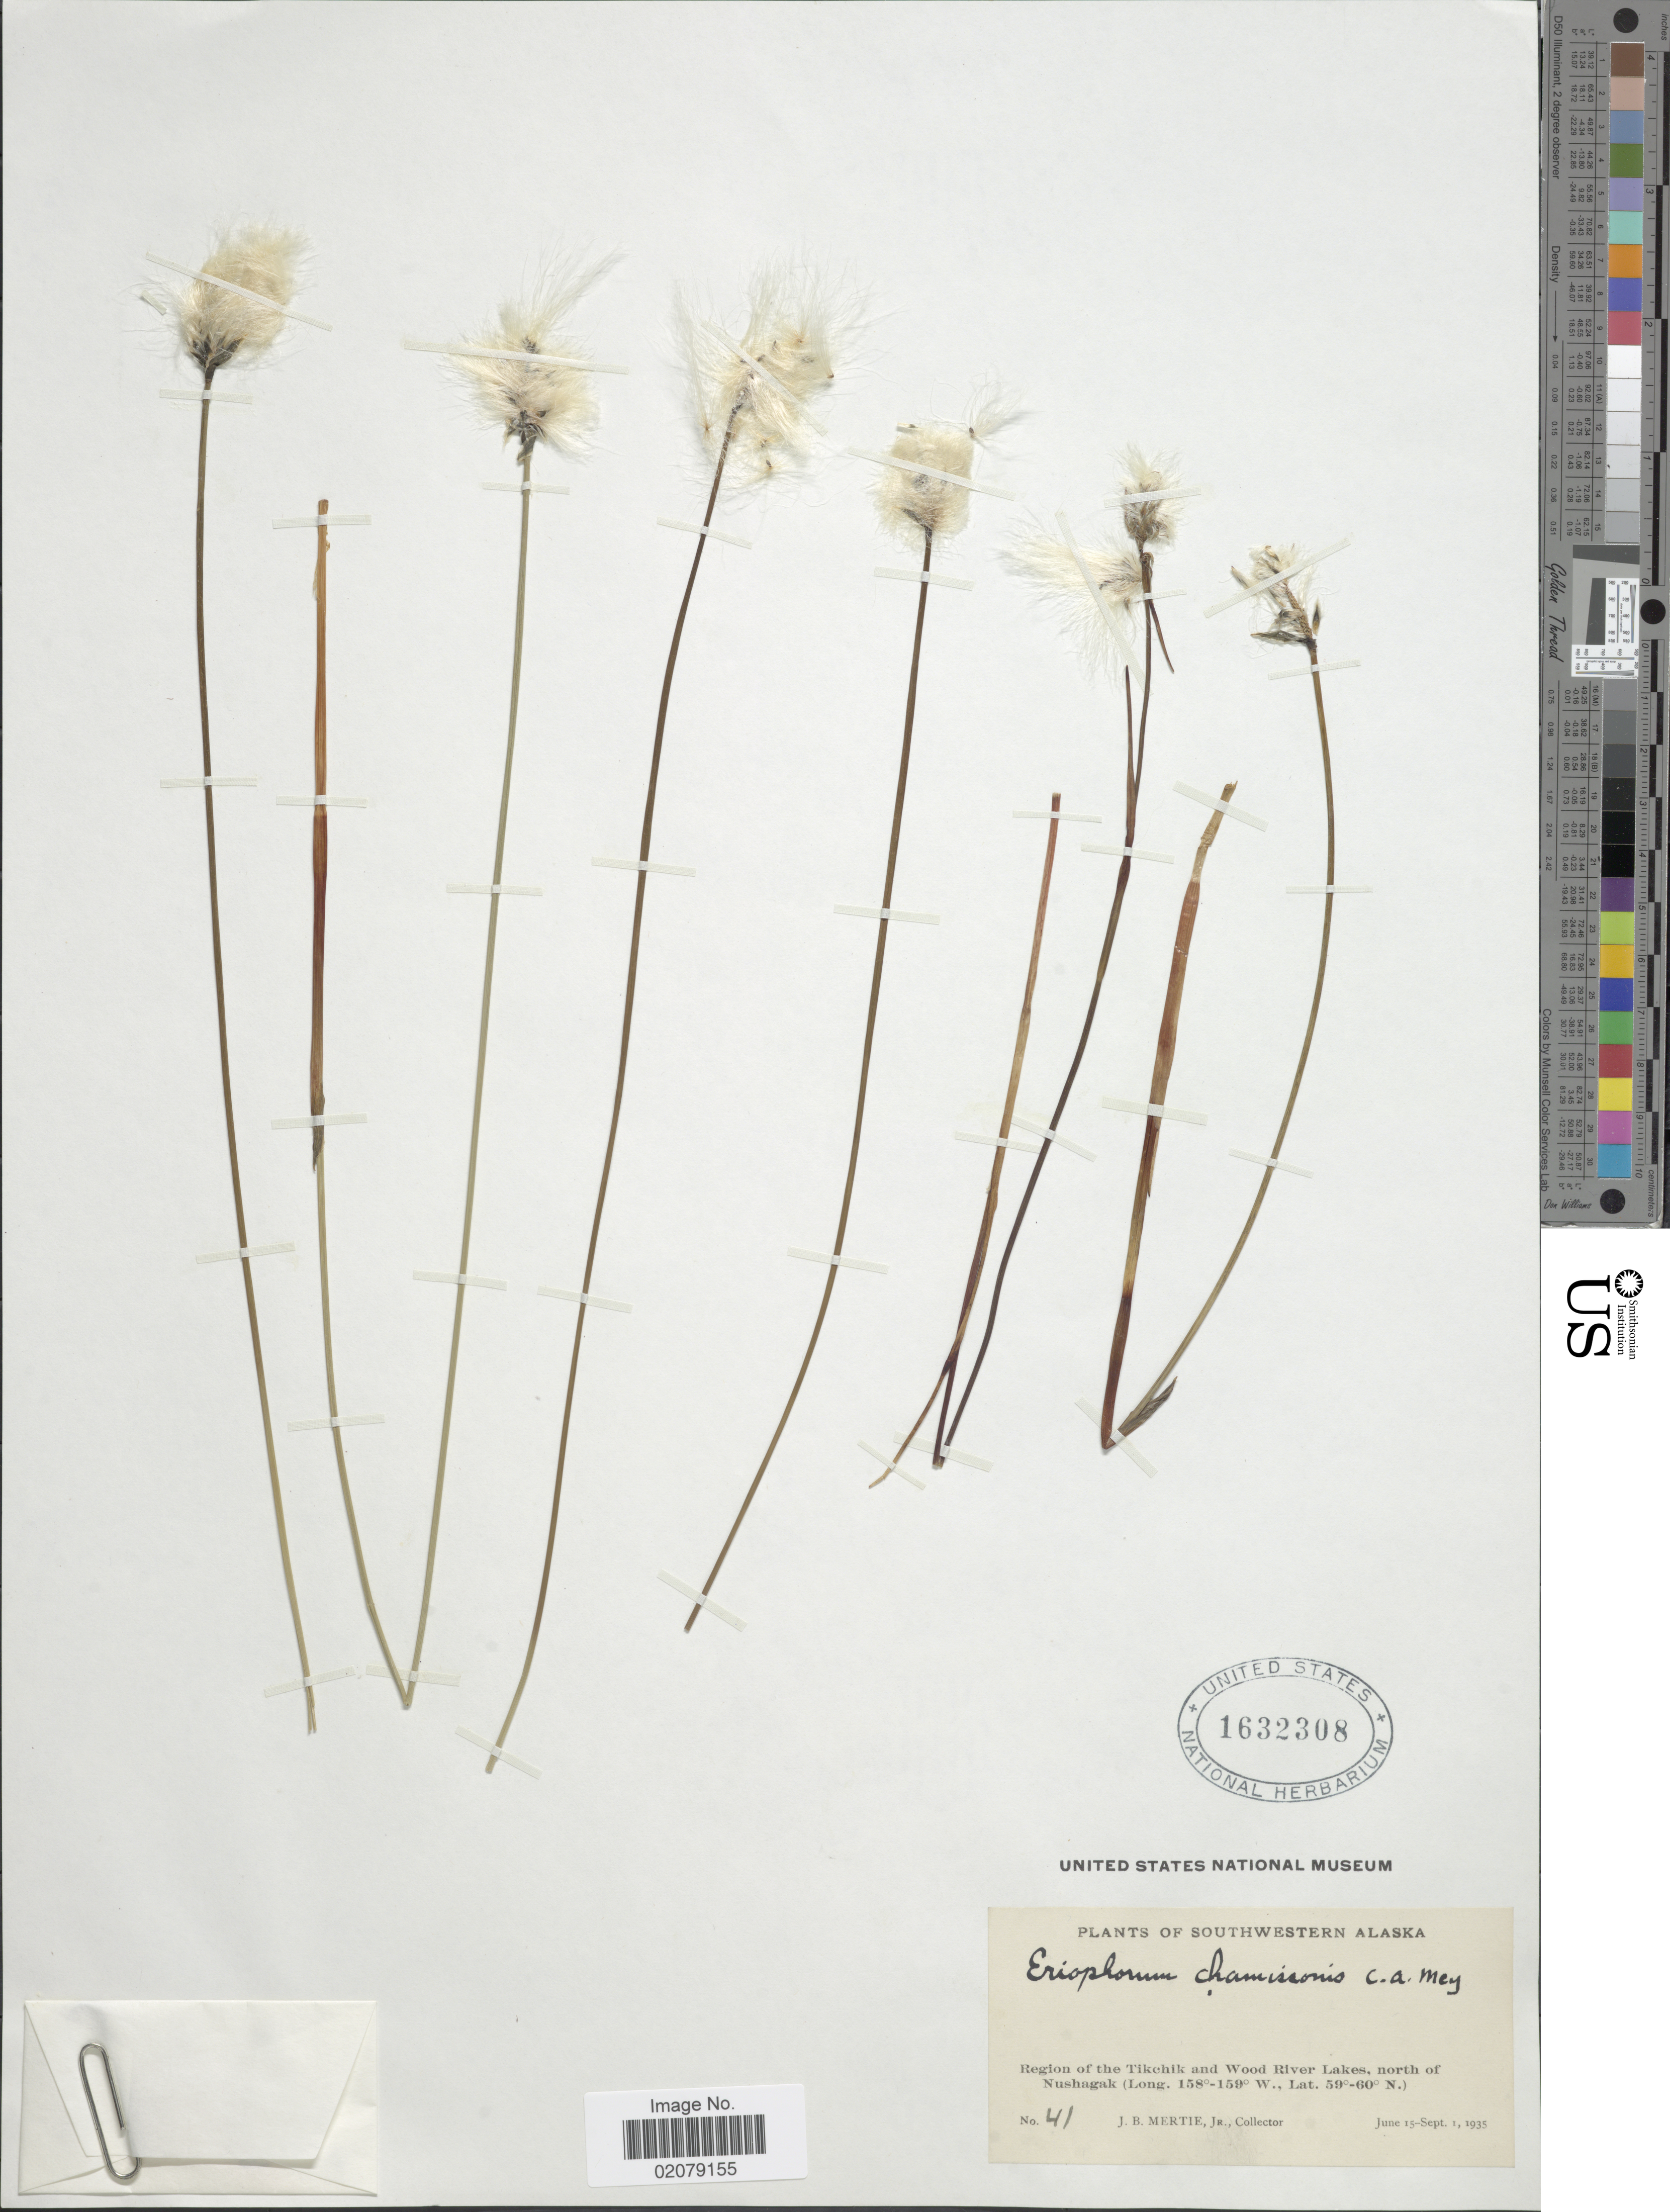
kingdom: Plantae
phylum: Tracheophyta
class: Liliopsida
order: Poales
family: Cyperaceae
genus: Eriophorum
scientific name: Eriophorum sp.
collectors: J. Mertie Jr.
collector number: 41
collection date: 1935-06-15/1935-09-01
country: United States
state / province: Alaska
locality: Southwestern Alaska, Regio of the Tikchik and Wood River Lakes, north of Nushagak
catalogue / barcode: US 1632308